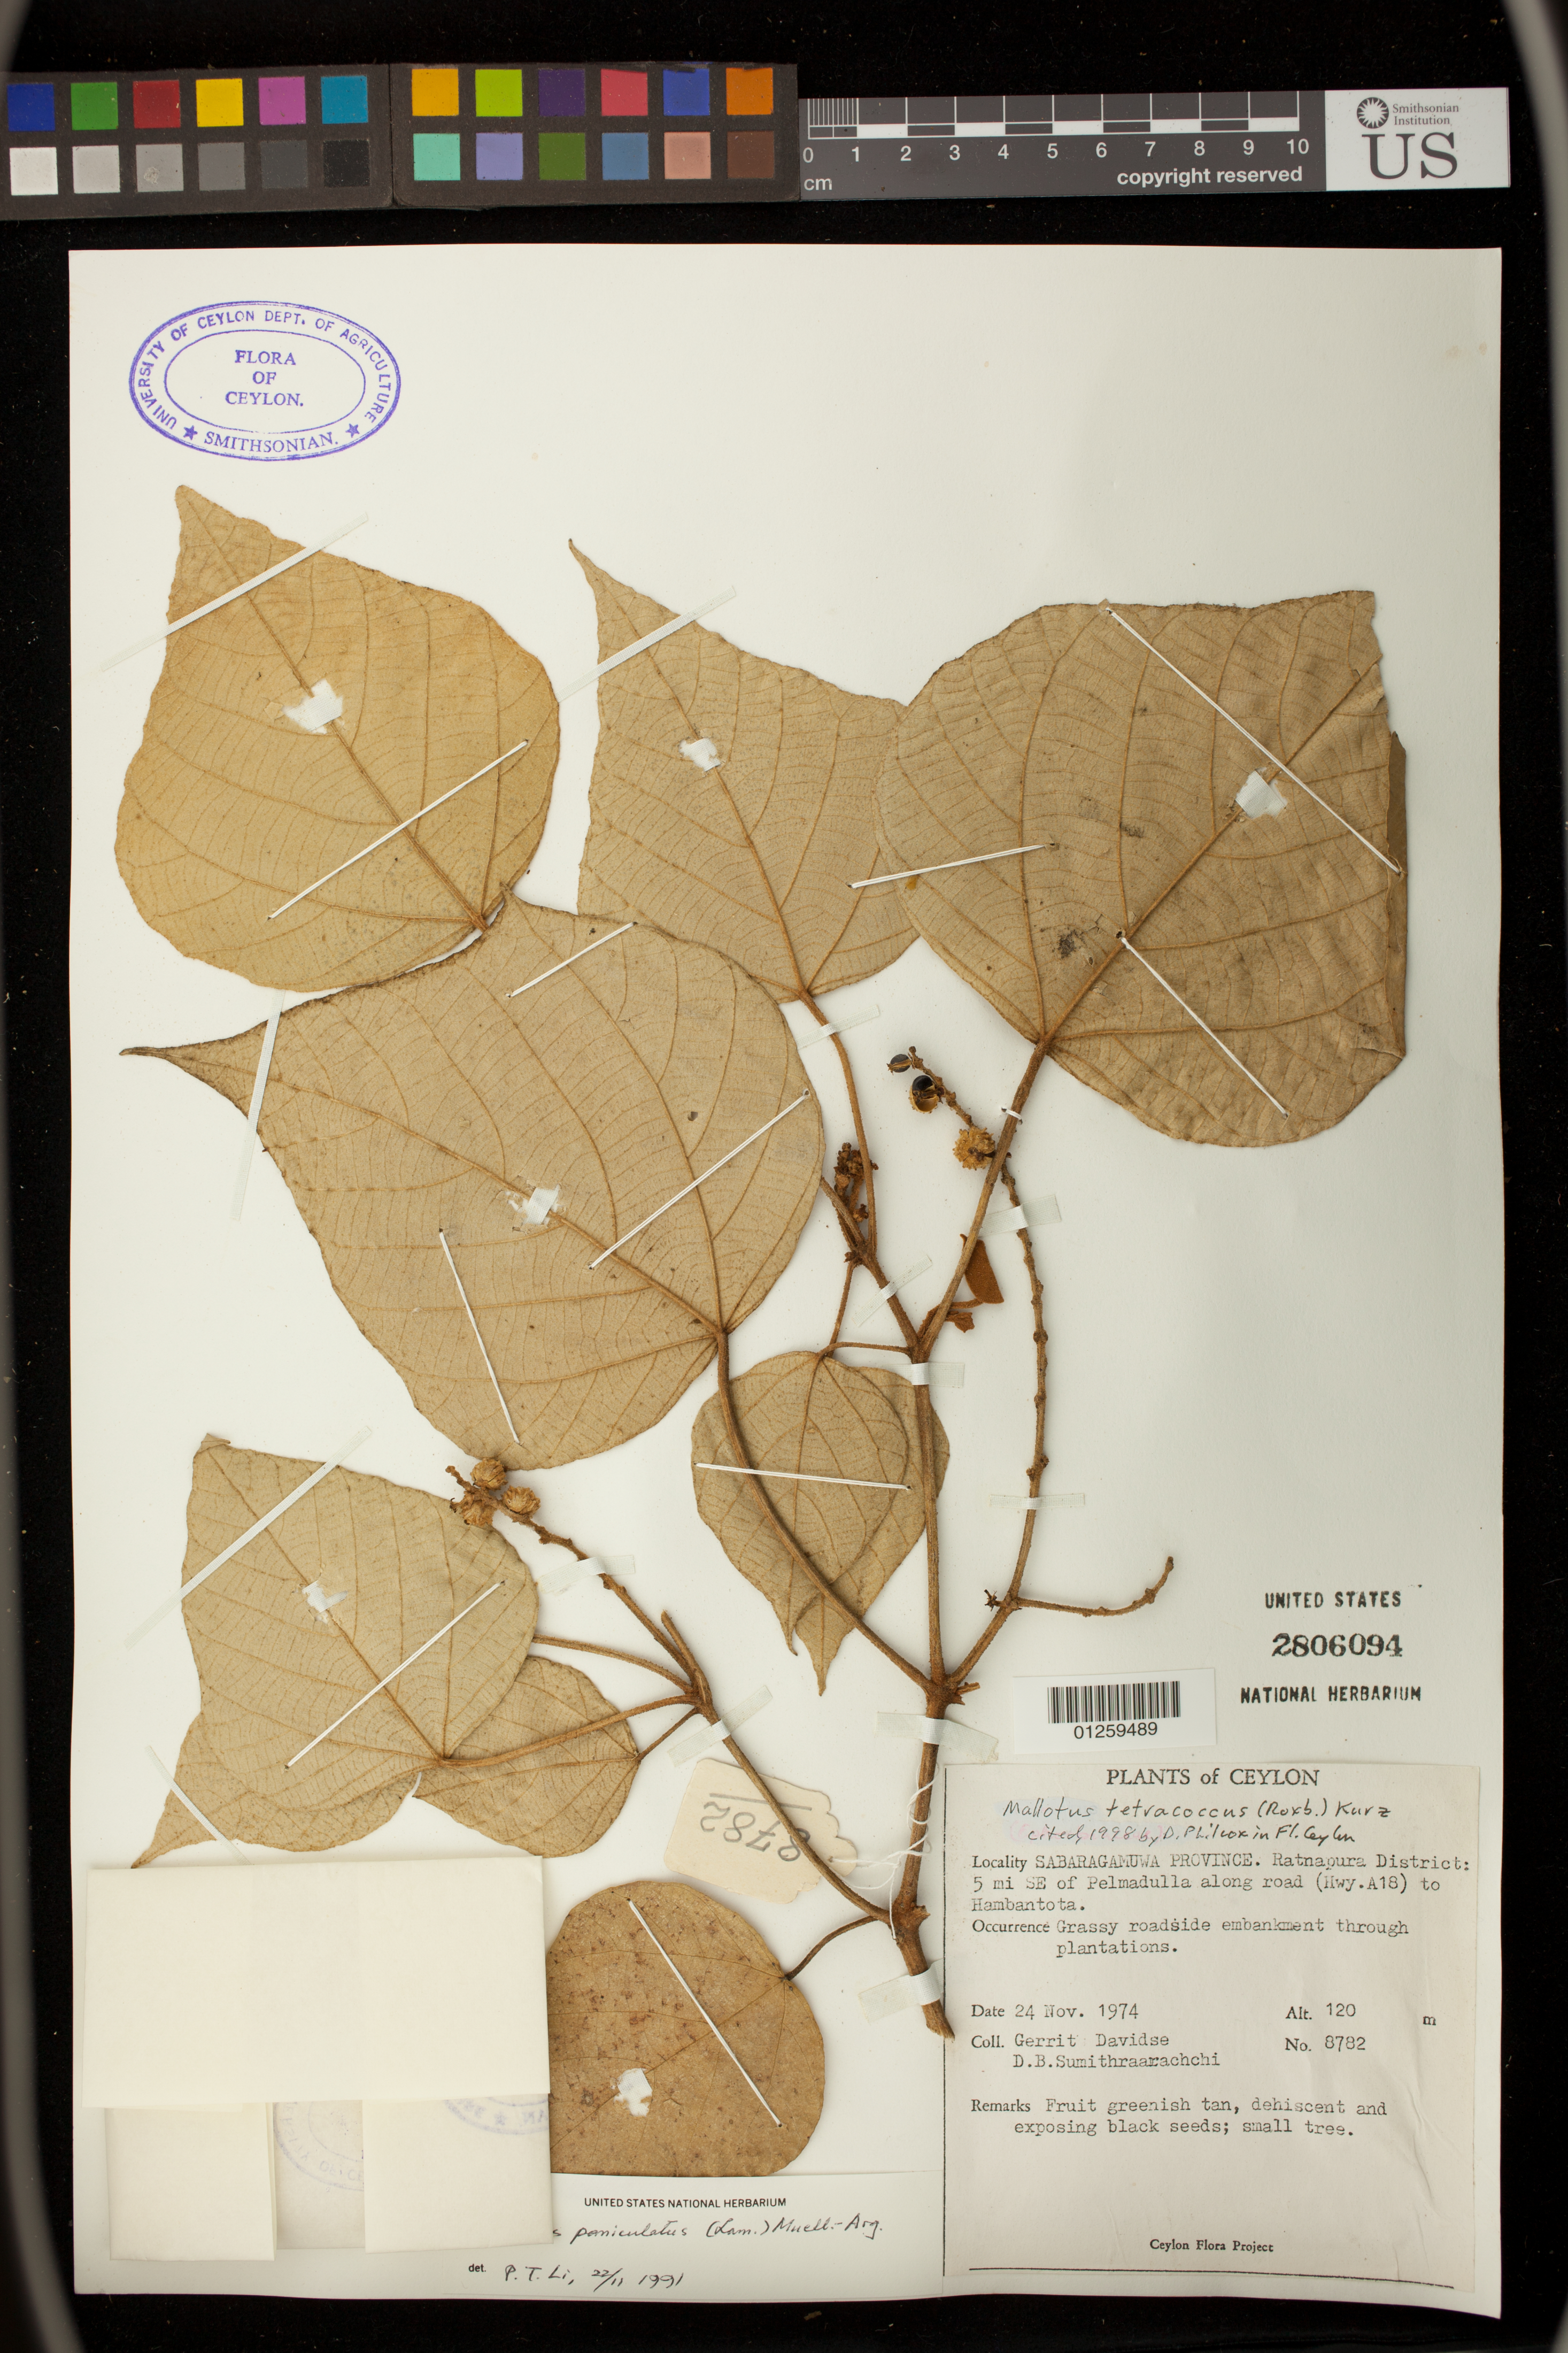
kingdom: Plantae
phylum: Tracheophyta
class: Magnoliopsida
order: Malpighiales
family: Euphorbiaceae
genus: Mallotus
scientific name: Mallotus tetracoccus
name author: (Roxb.) Kurz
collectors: G. Davidse & D. B. Sumithraarachchi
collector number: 8782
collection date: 1974-11-24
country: Sri Lanka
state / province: Sabaragamuwa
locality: Ratnapura District: 5 mi SE of Pelmadulla along road (Hwy. A18) Hambantota. Grassy roadside embankment through plantations.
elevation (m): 120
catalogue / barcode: US 2806094